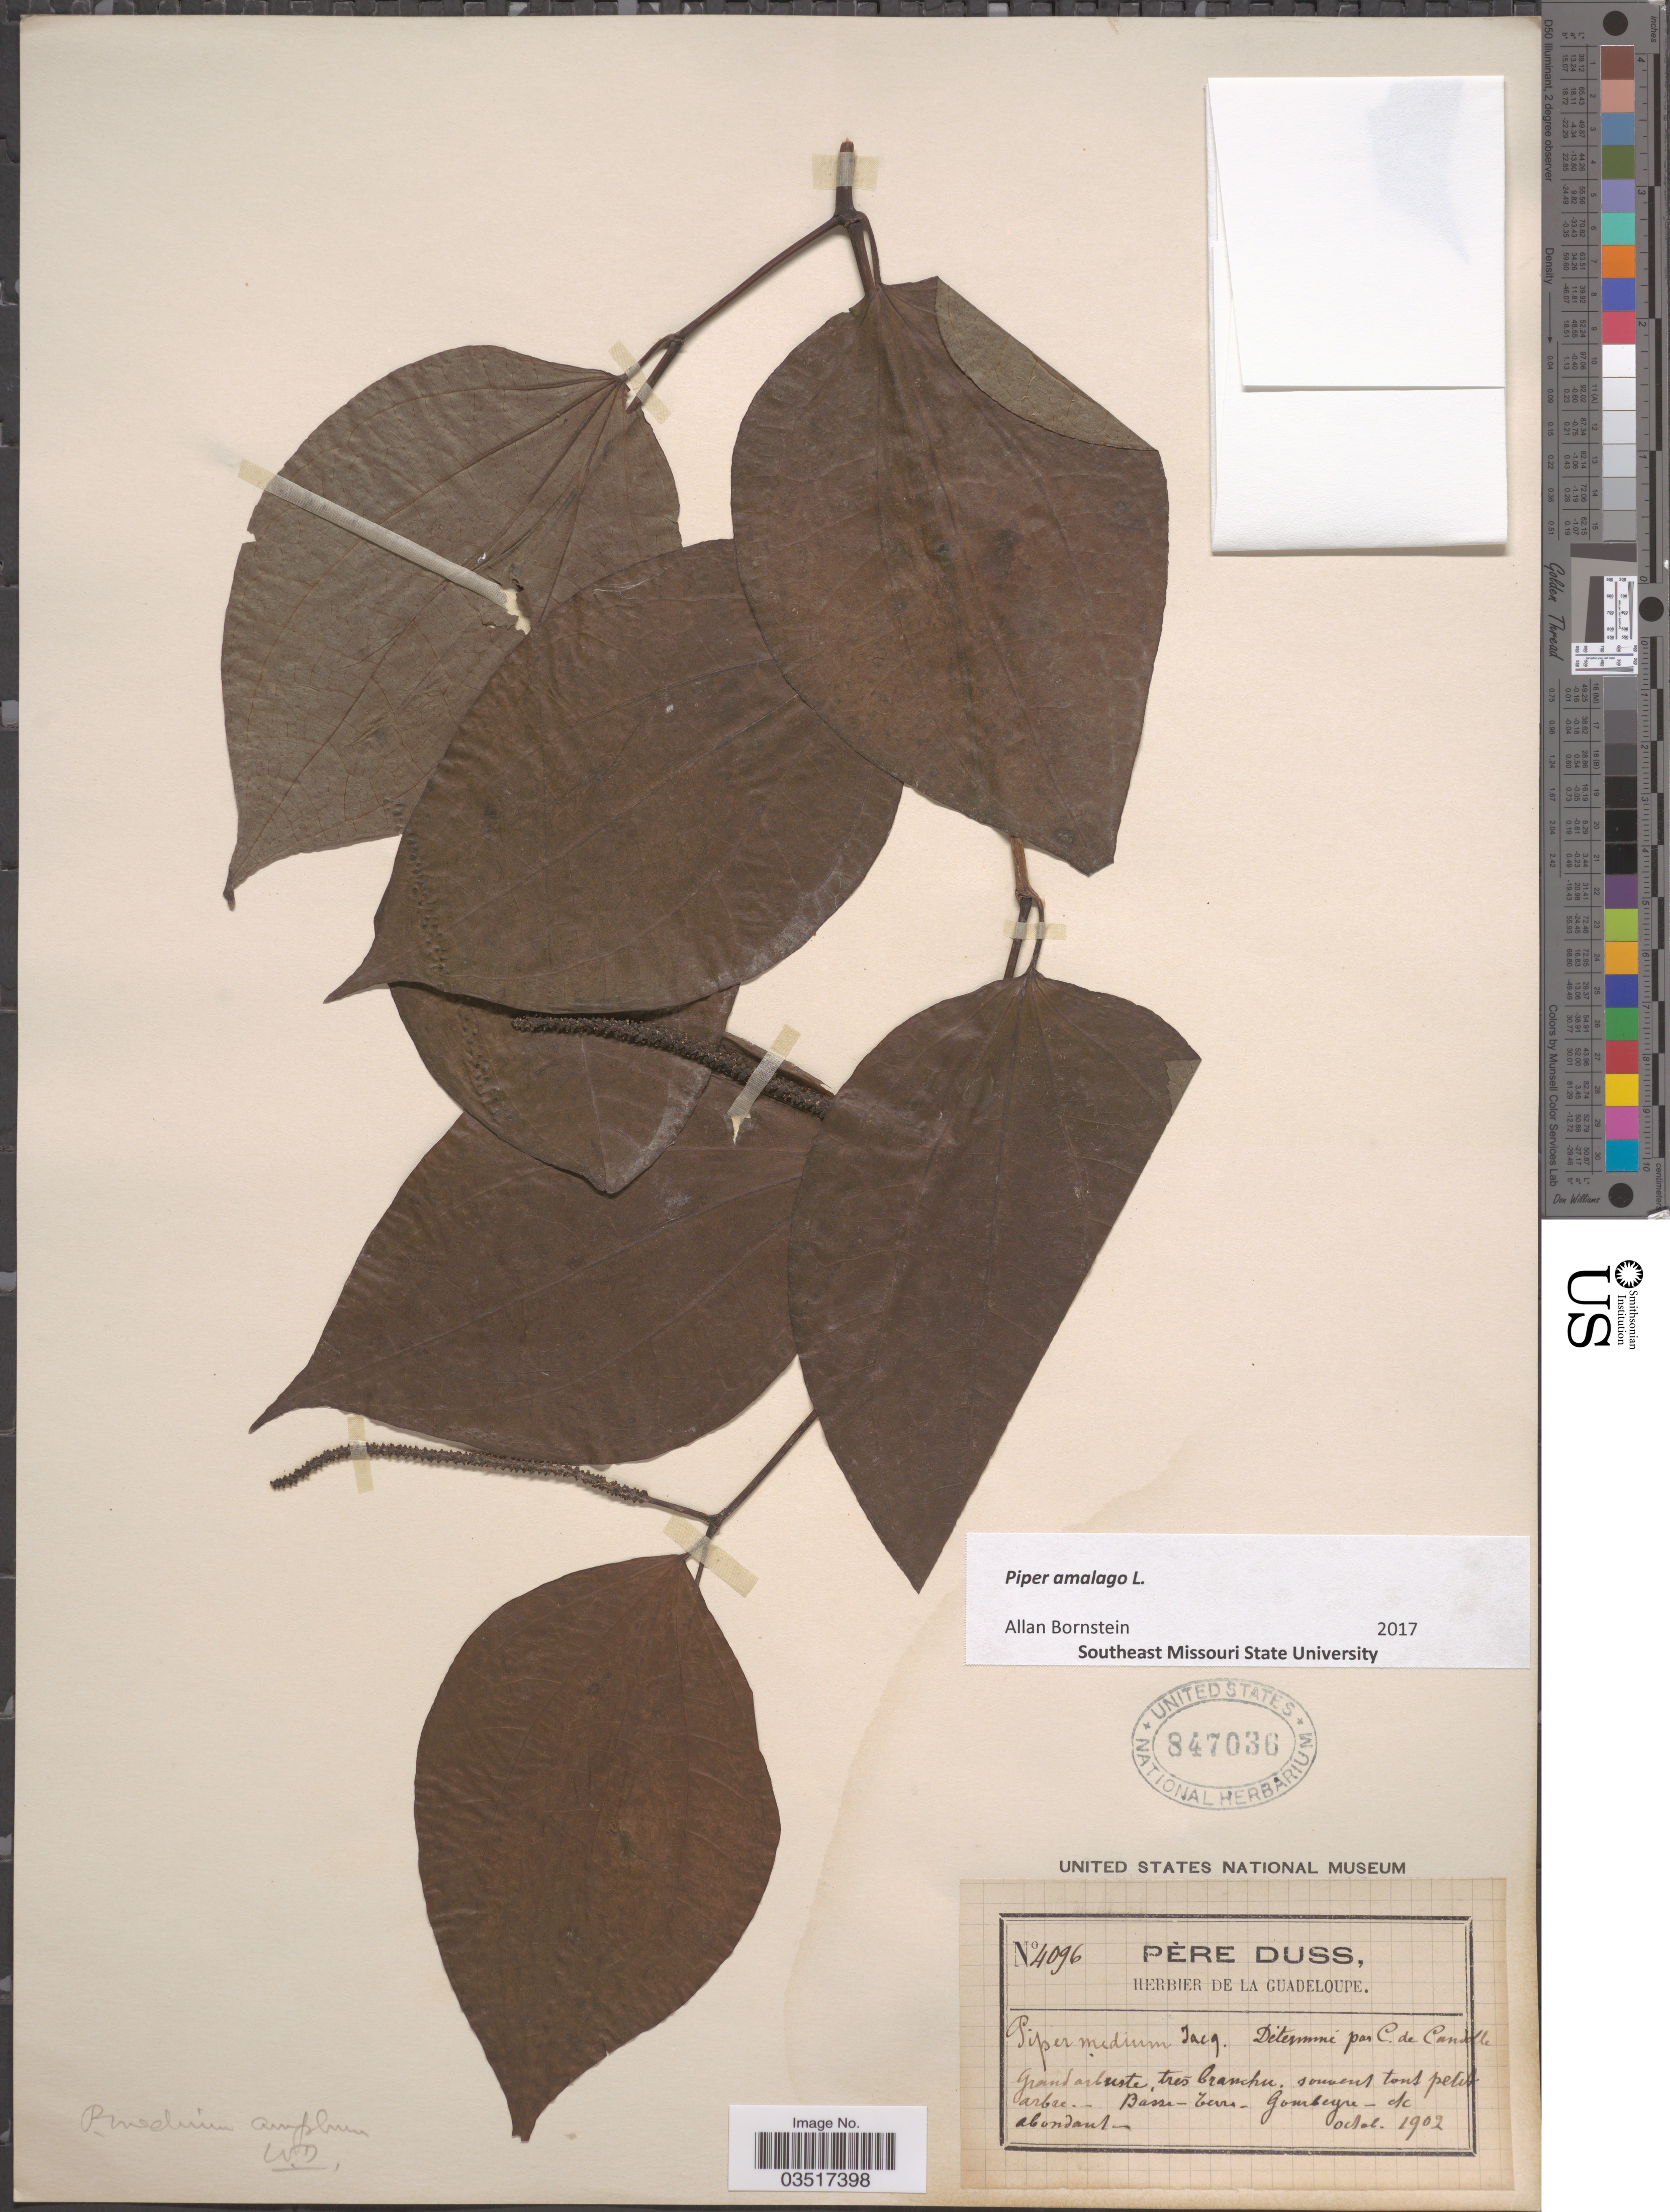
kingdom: Plantae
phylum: Tracheophyta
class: Magnoliopsida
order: Piperales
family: Piperaceae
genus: Piper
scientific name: Piper amalago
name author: L.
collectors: Père Duss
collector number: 4096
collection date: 1902-10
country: Guadeloupe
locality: Basse - Terre - Gourbeyre.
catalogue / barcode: US 847036